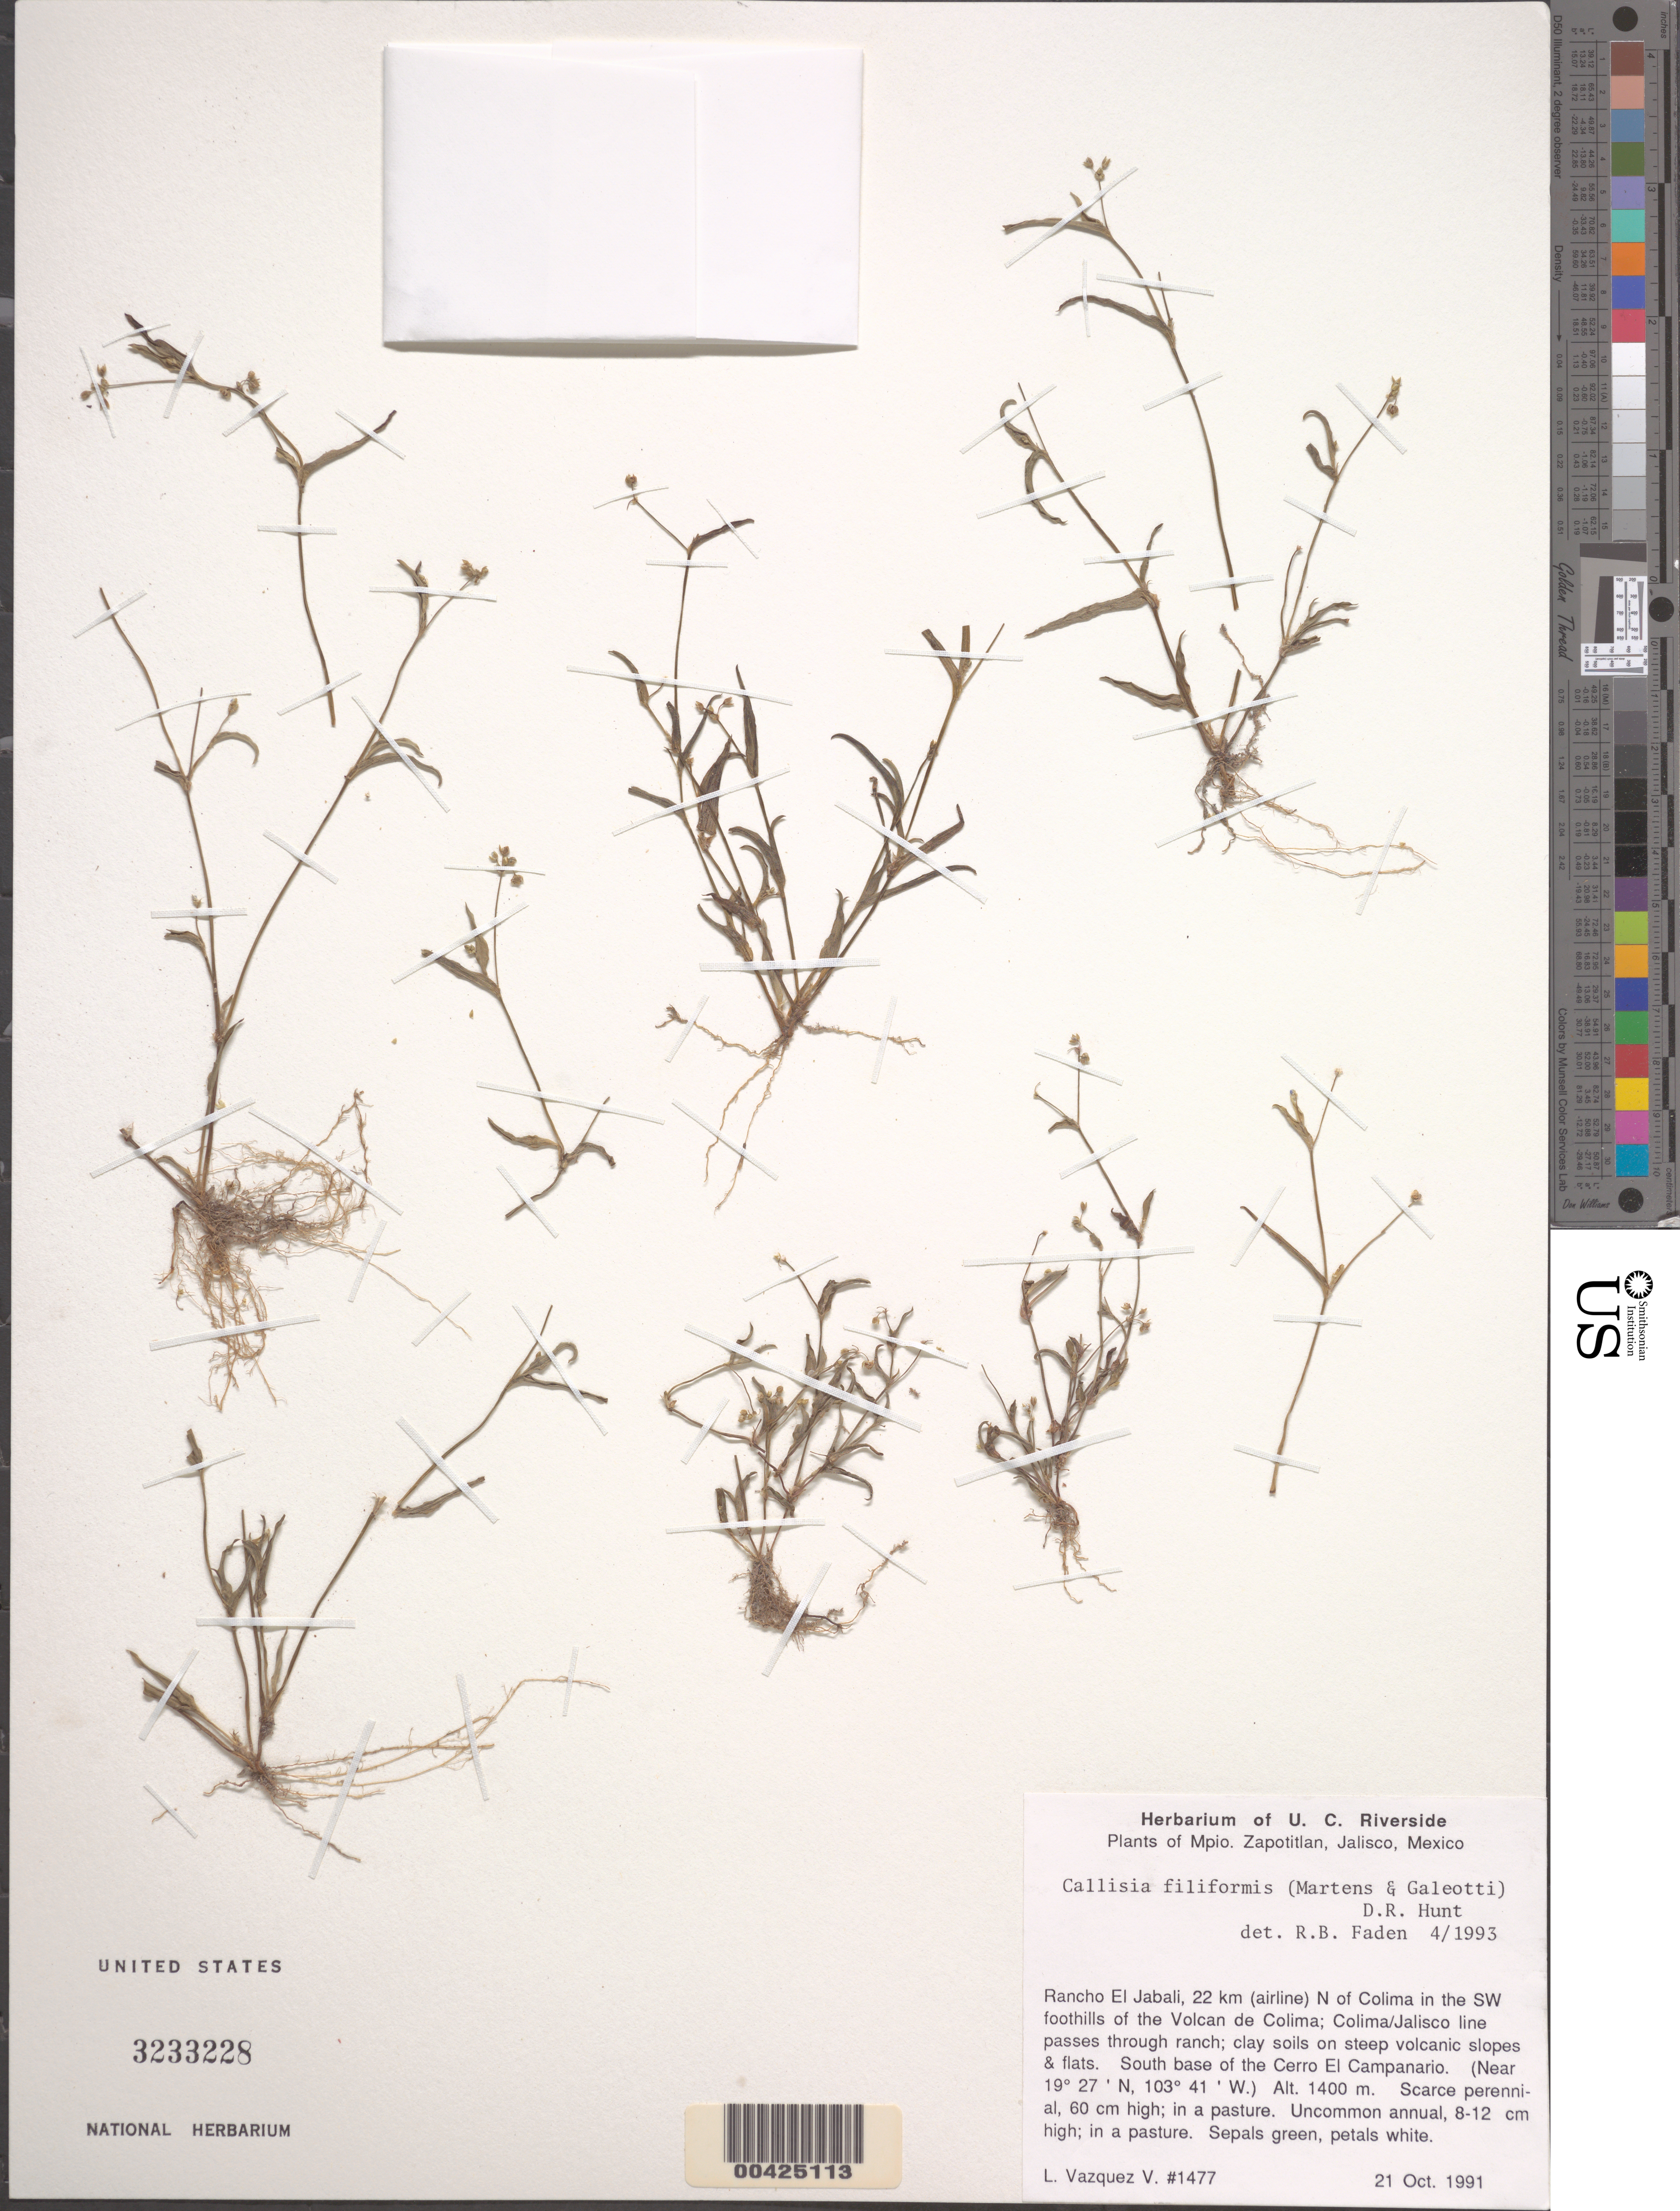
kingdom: Plantae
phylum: Tracheophyta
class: Liliopsida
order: Commelinales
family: Commelinaceae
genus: Callisia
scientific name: Callisia filiformis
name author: (M. Martens & Galeotti) D.R. Hunt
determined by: Faden, Robert B., (US), Smithsonian Institution - National Museum of Natural History (UNITED STATES)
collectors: L. Vazquez V.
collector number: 1477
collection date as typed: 21 Oct 1991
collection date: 1991-10-21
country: Mexico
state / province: Colima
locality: Comala, Rancho El Jabali, N of Colima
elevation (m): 1400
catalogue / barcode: US 3233228